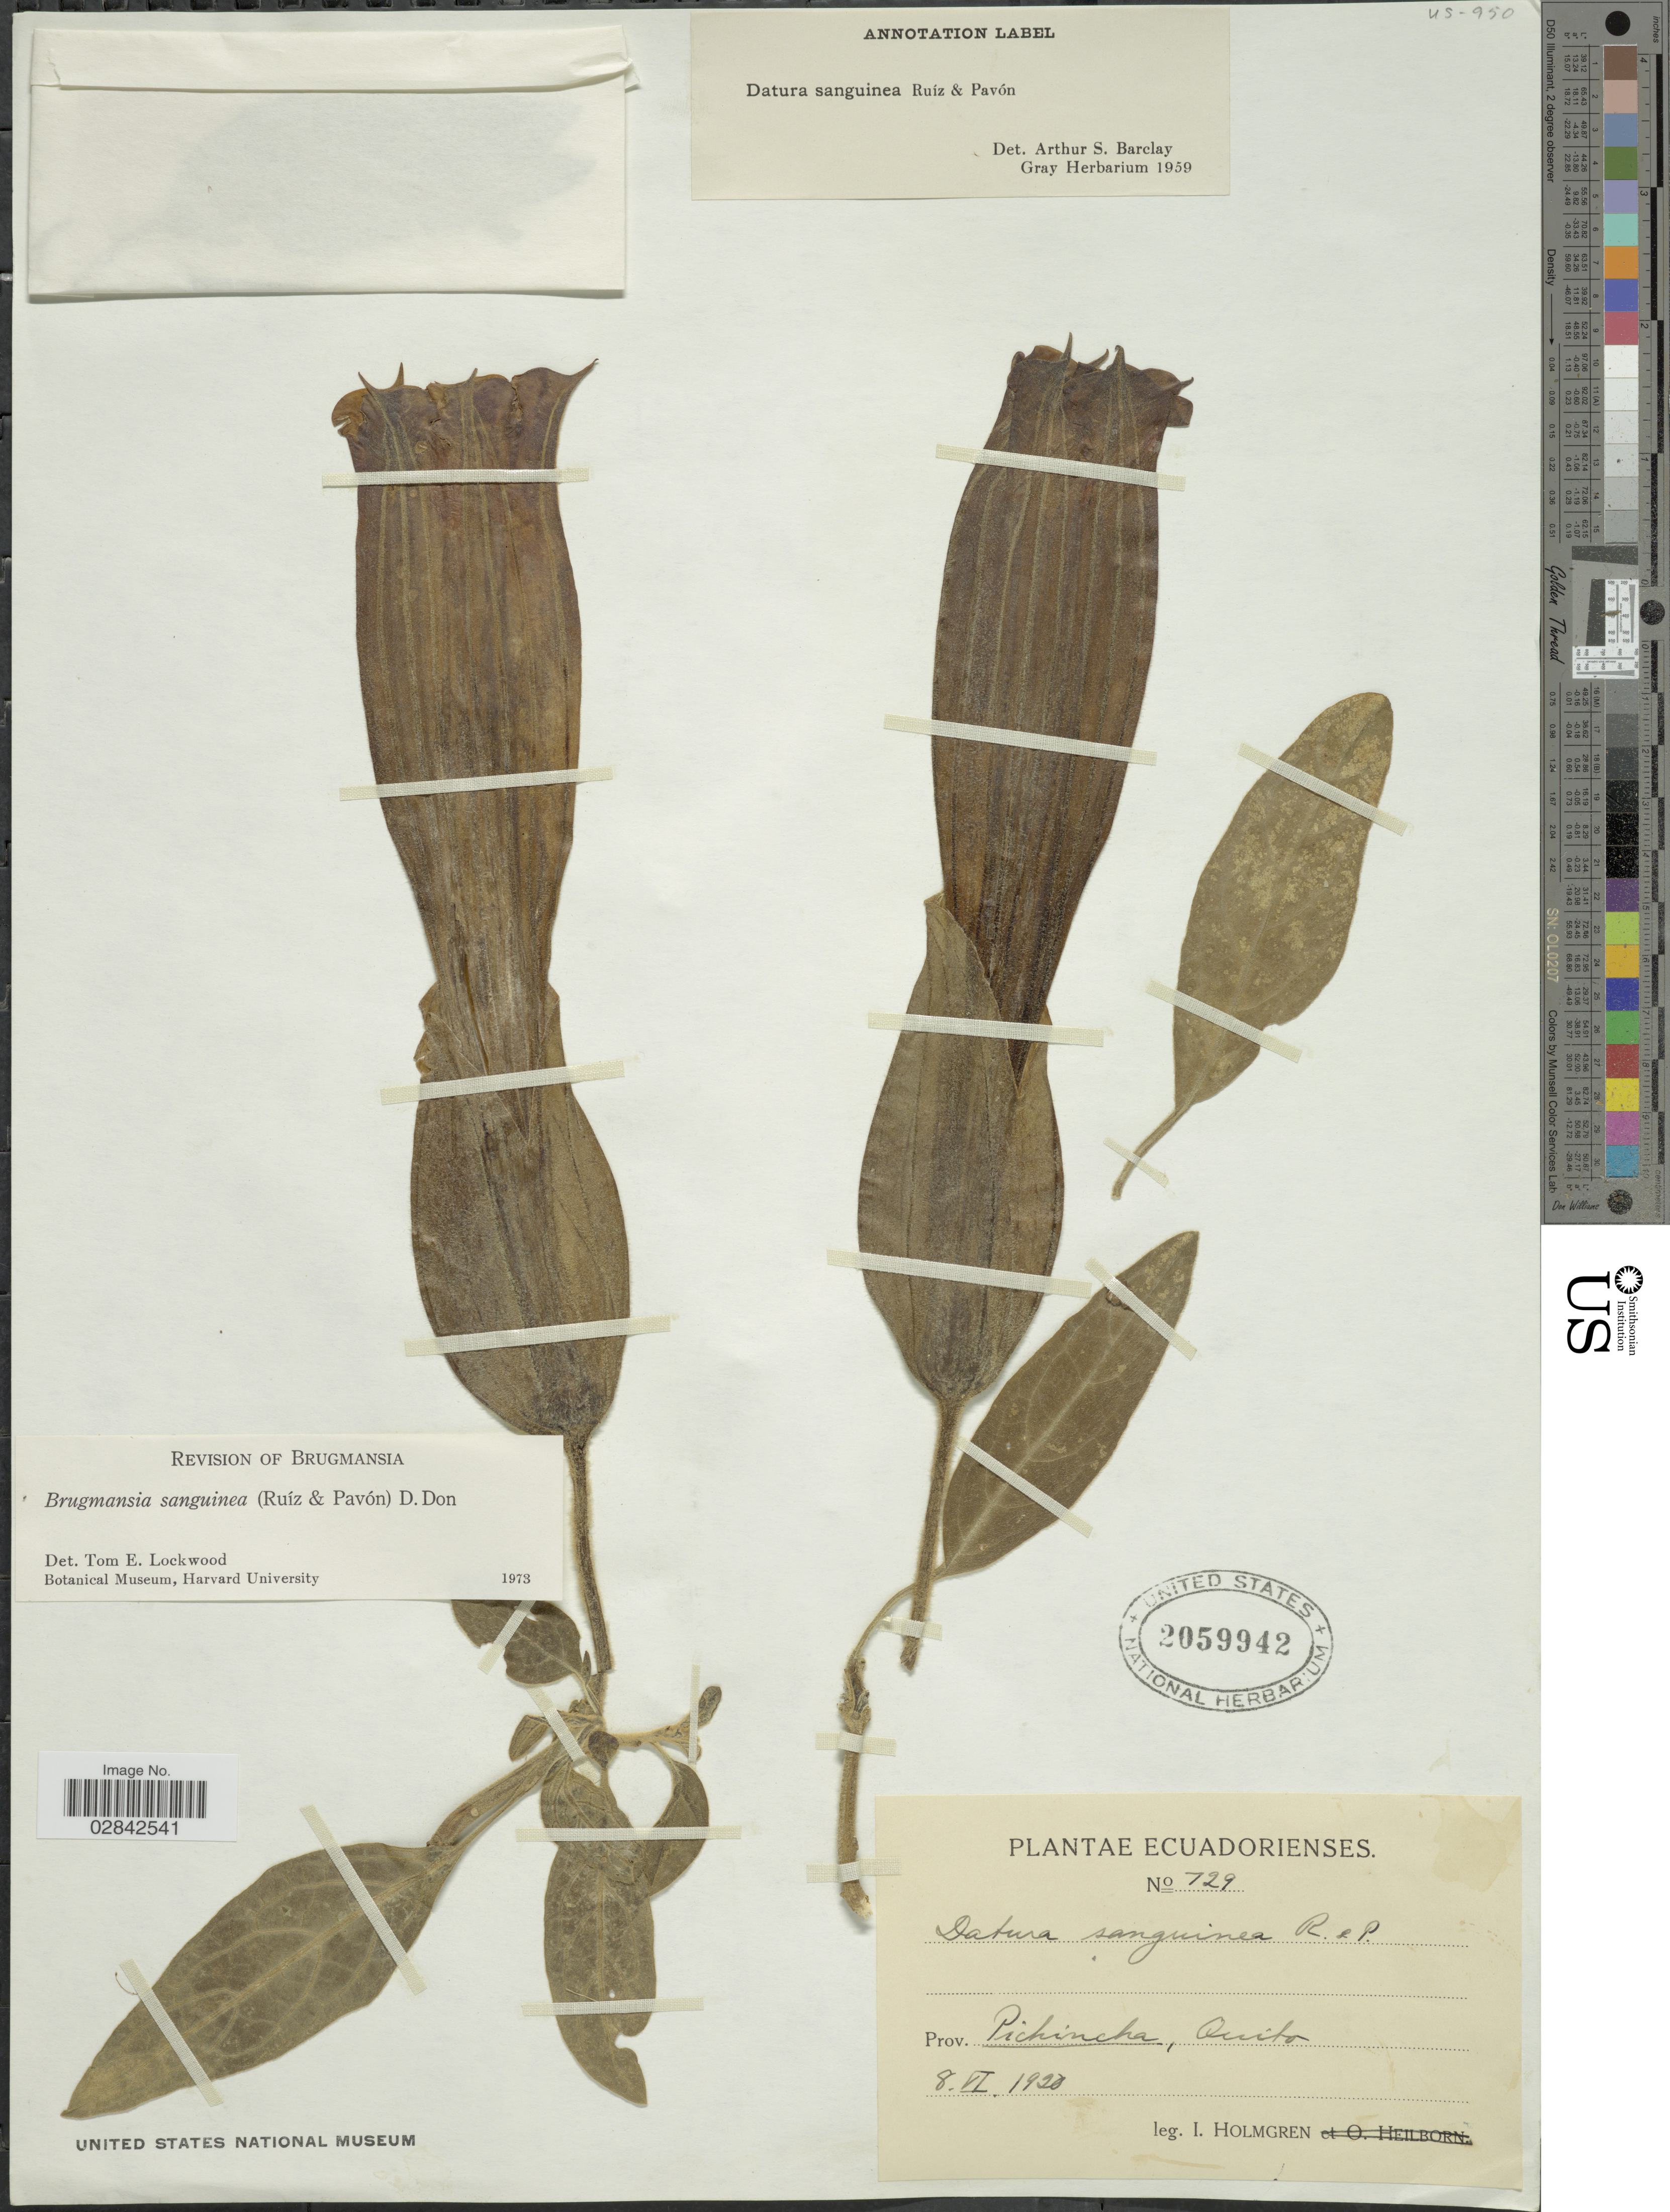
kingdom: Plantae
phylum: Tracheophyta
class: Magnoliopsida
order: Solanales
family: Solanaceae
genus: Brugmansia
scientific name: Brugmansia sanguinea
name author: (Ruiz & Pav.) D. Don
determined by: Lockwood, T. E.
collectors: I. Holmgren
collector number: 729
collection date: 1920-06-08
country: Ecuador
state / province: Pichincha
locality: Quito.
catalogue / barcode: US 2059942